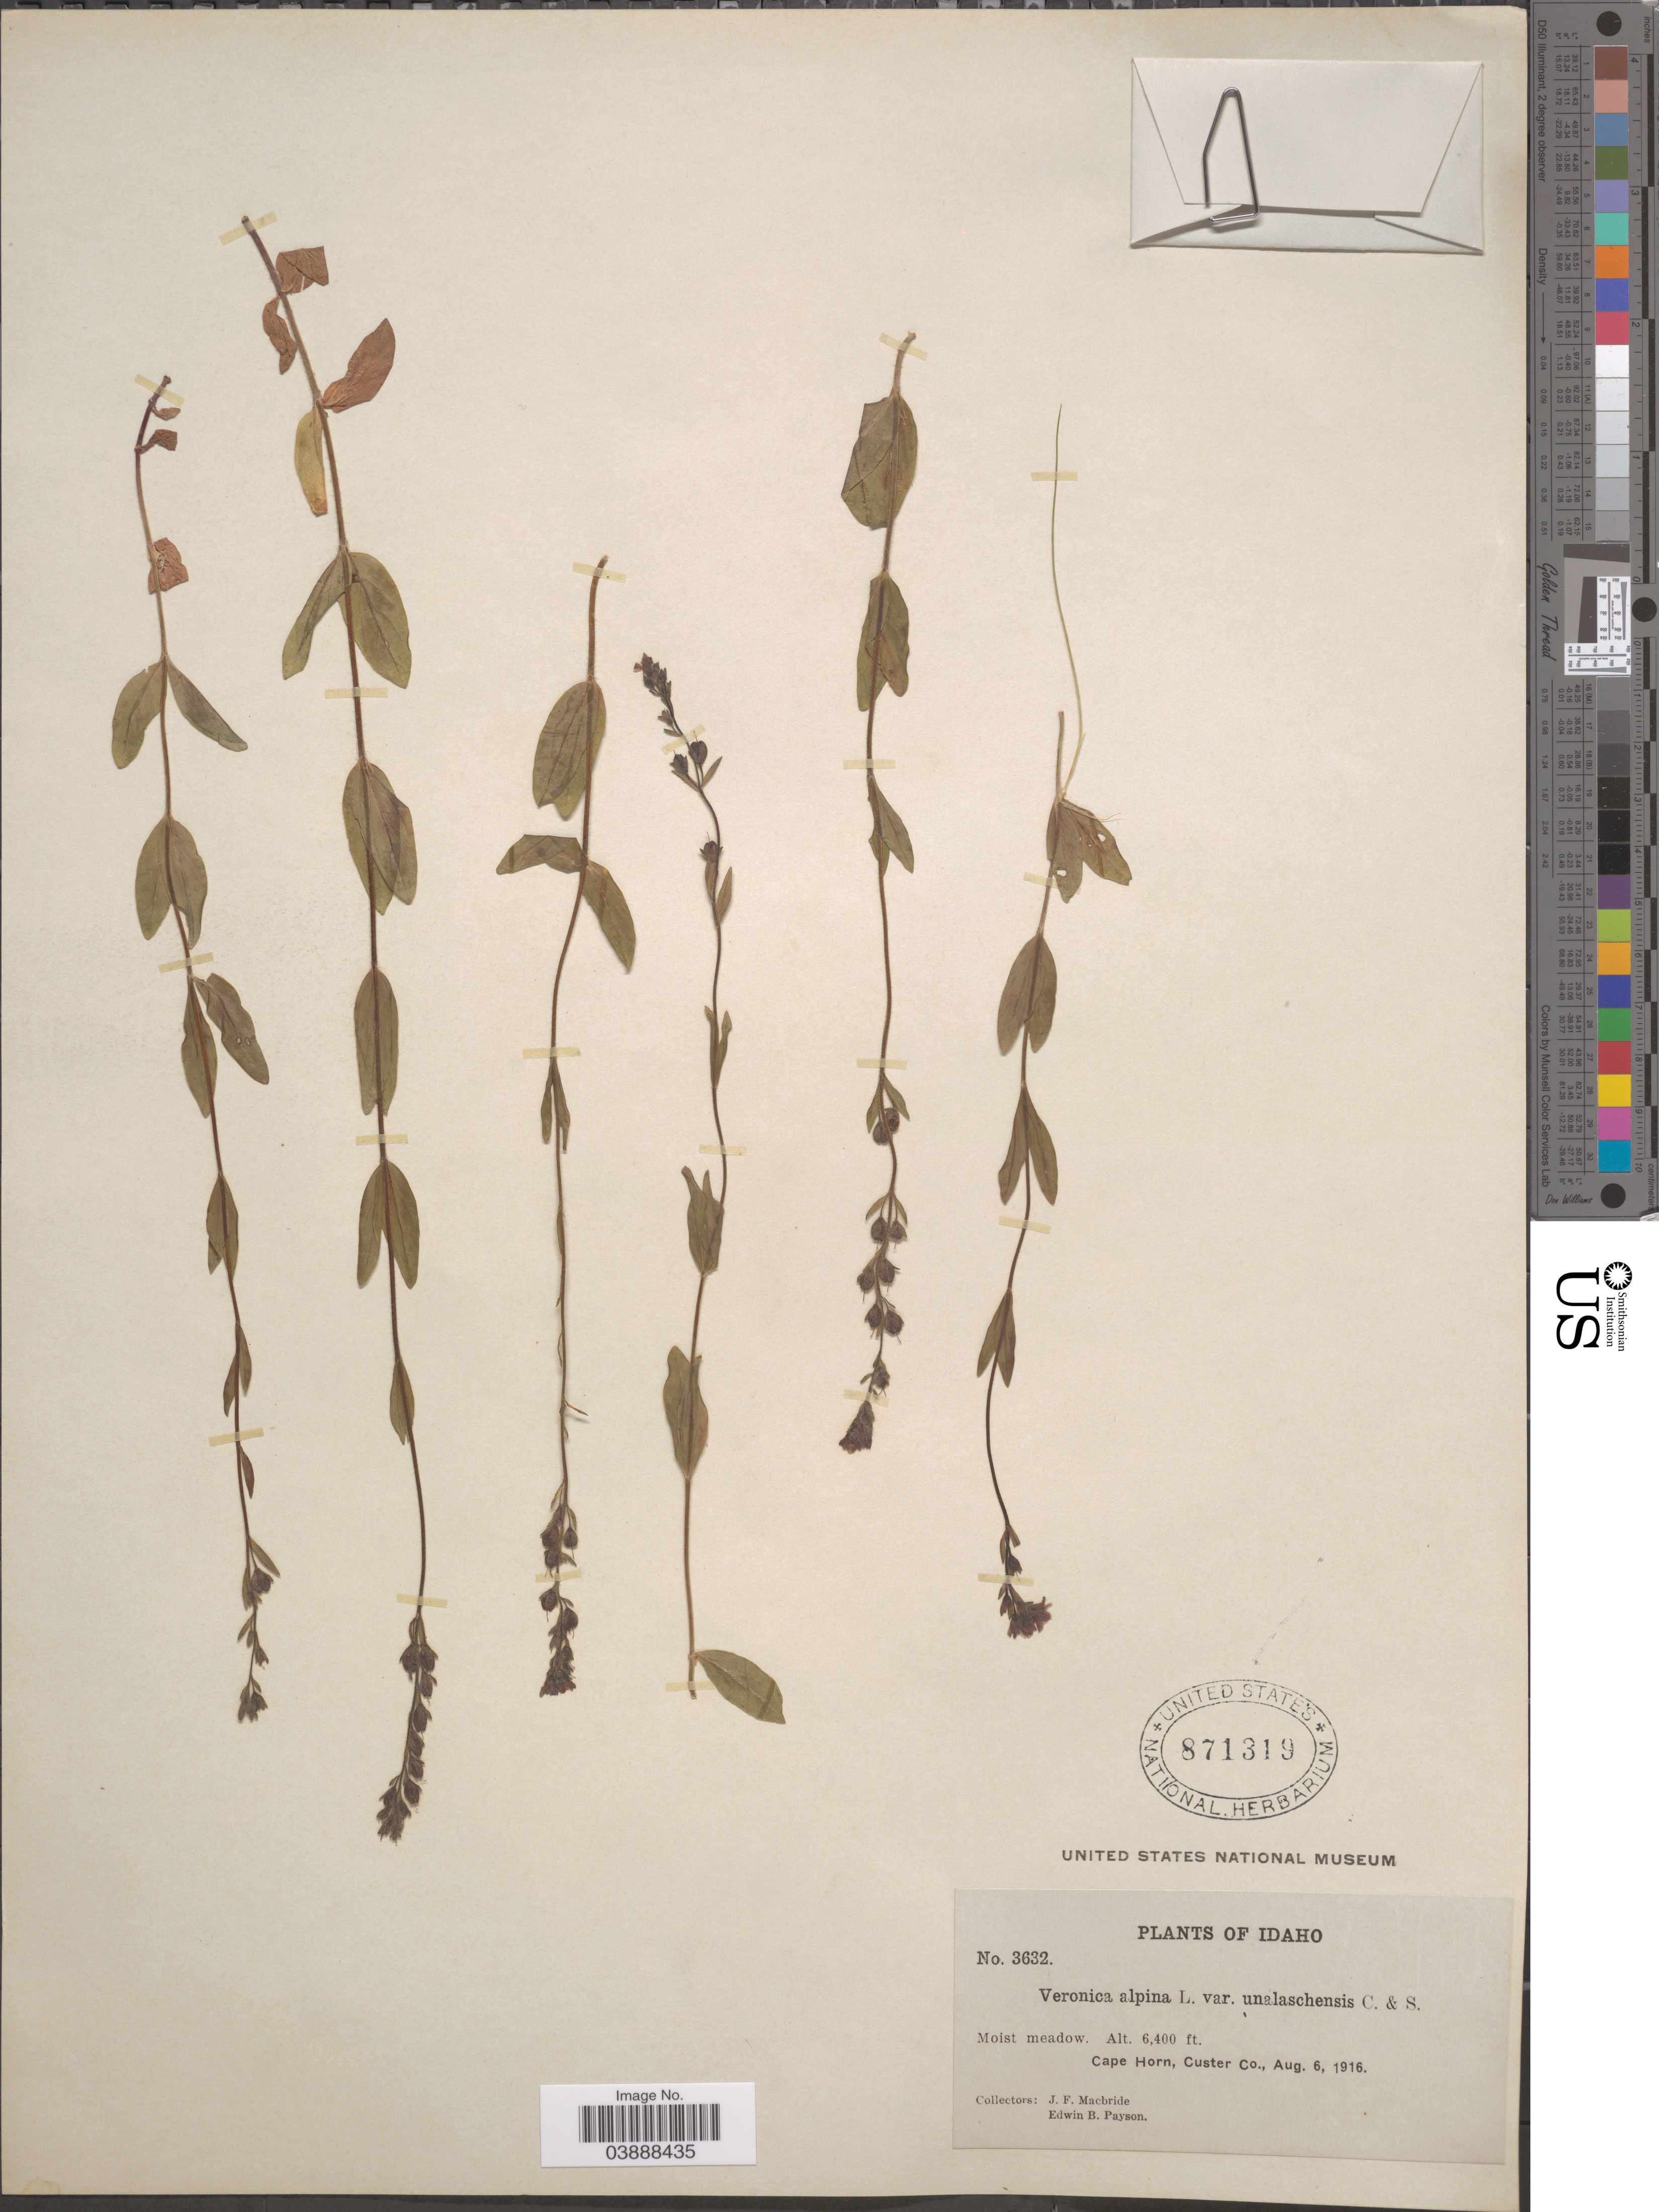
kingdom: Plantae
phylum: Tracheophyta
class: Magnoliopsida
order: Lamiales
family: Plantaginaceae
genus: Veronica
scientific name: Veronica wormskjoldii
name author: Roem. & Schult.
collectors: J. F. Macbride & E. B. Payson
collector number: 3632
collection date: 1916-08-06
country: United States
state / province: Idaho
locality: Cape Horn, Custer Co.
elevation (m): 1951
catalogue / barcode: US 871319